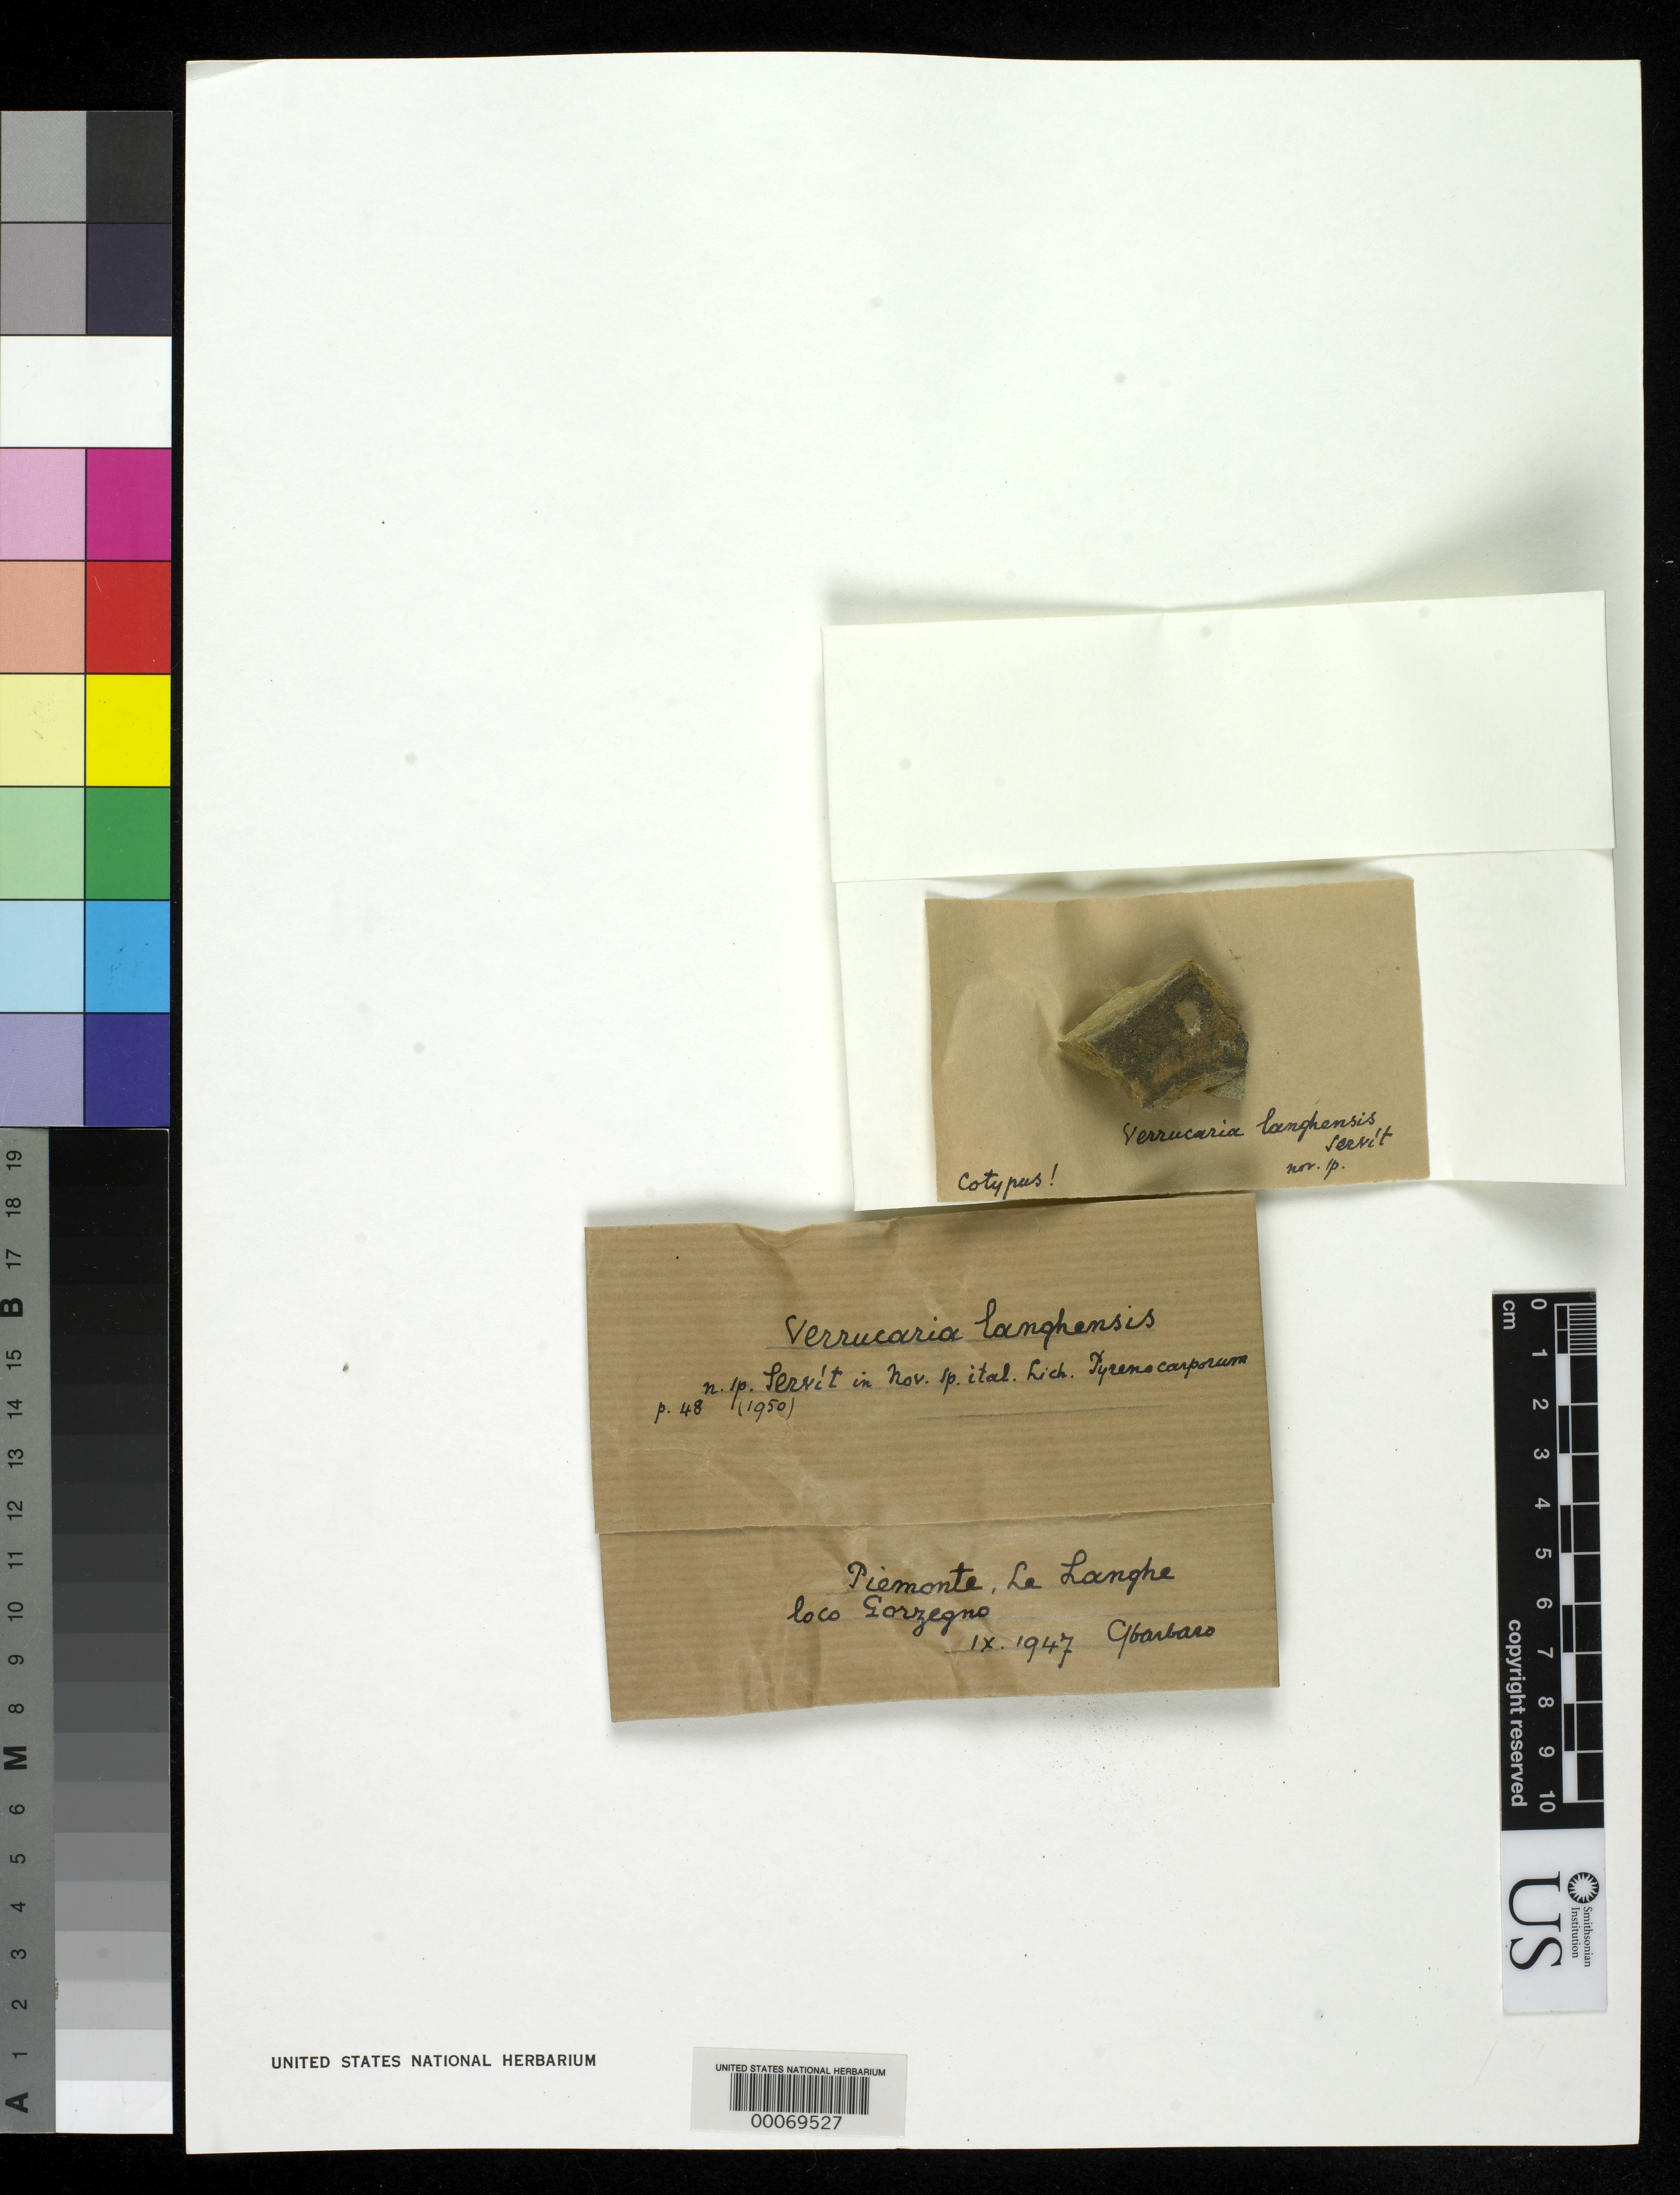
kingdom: Fungi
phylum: Ascomycota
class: Eurotiomycetes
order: Verrucariales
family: Verrucariaceae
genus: Verrucaria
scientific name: Verrucaria langhensis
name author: Servit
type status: Isosyntype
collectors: C. Sbarbaro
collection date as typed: Sep 1947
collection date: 1947-09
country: Italy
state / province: Piedmont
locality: Le Langhe, Gorzegno.